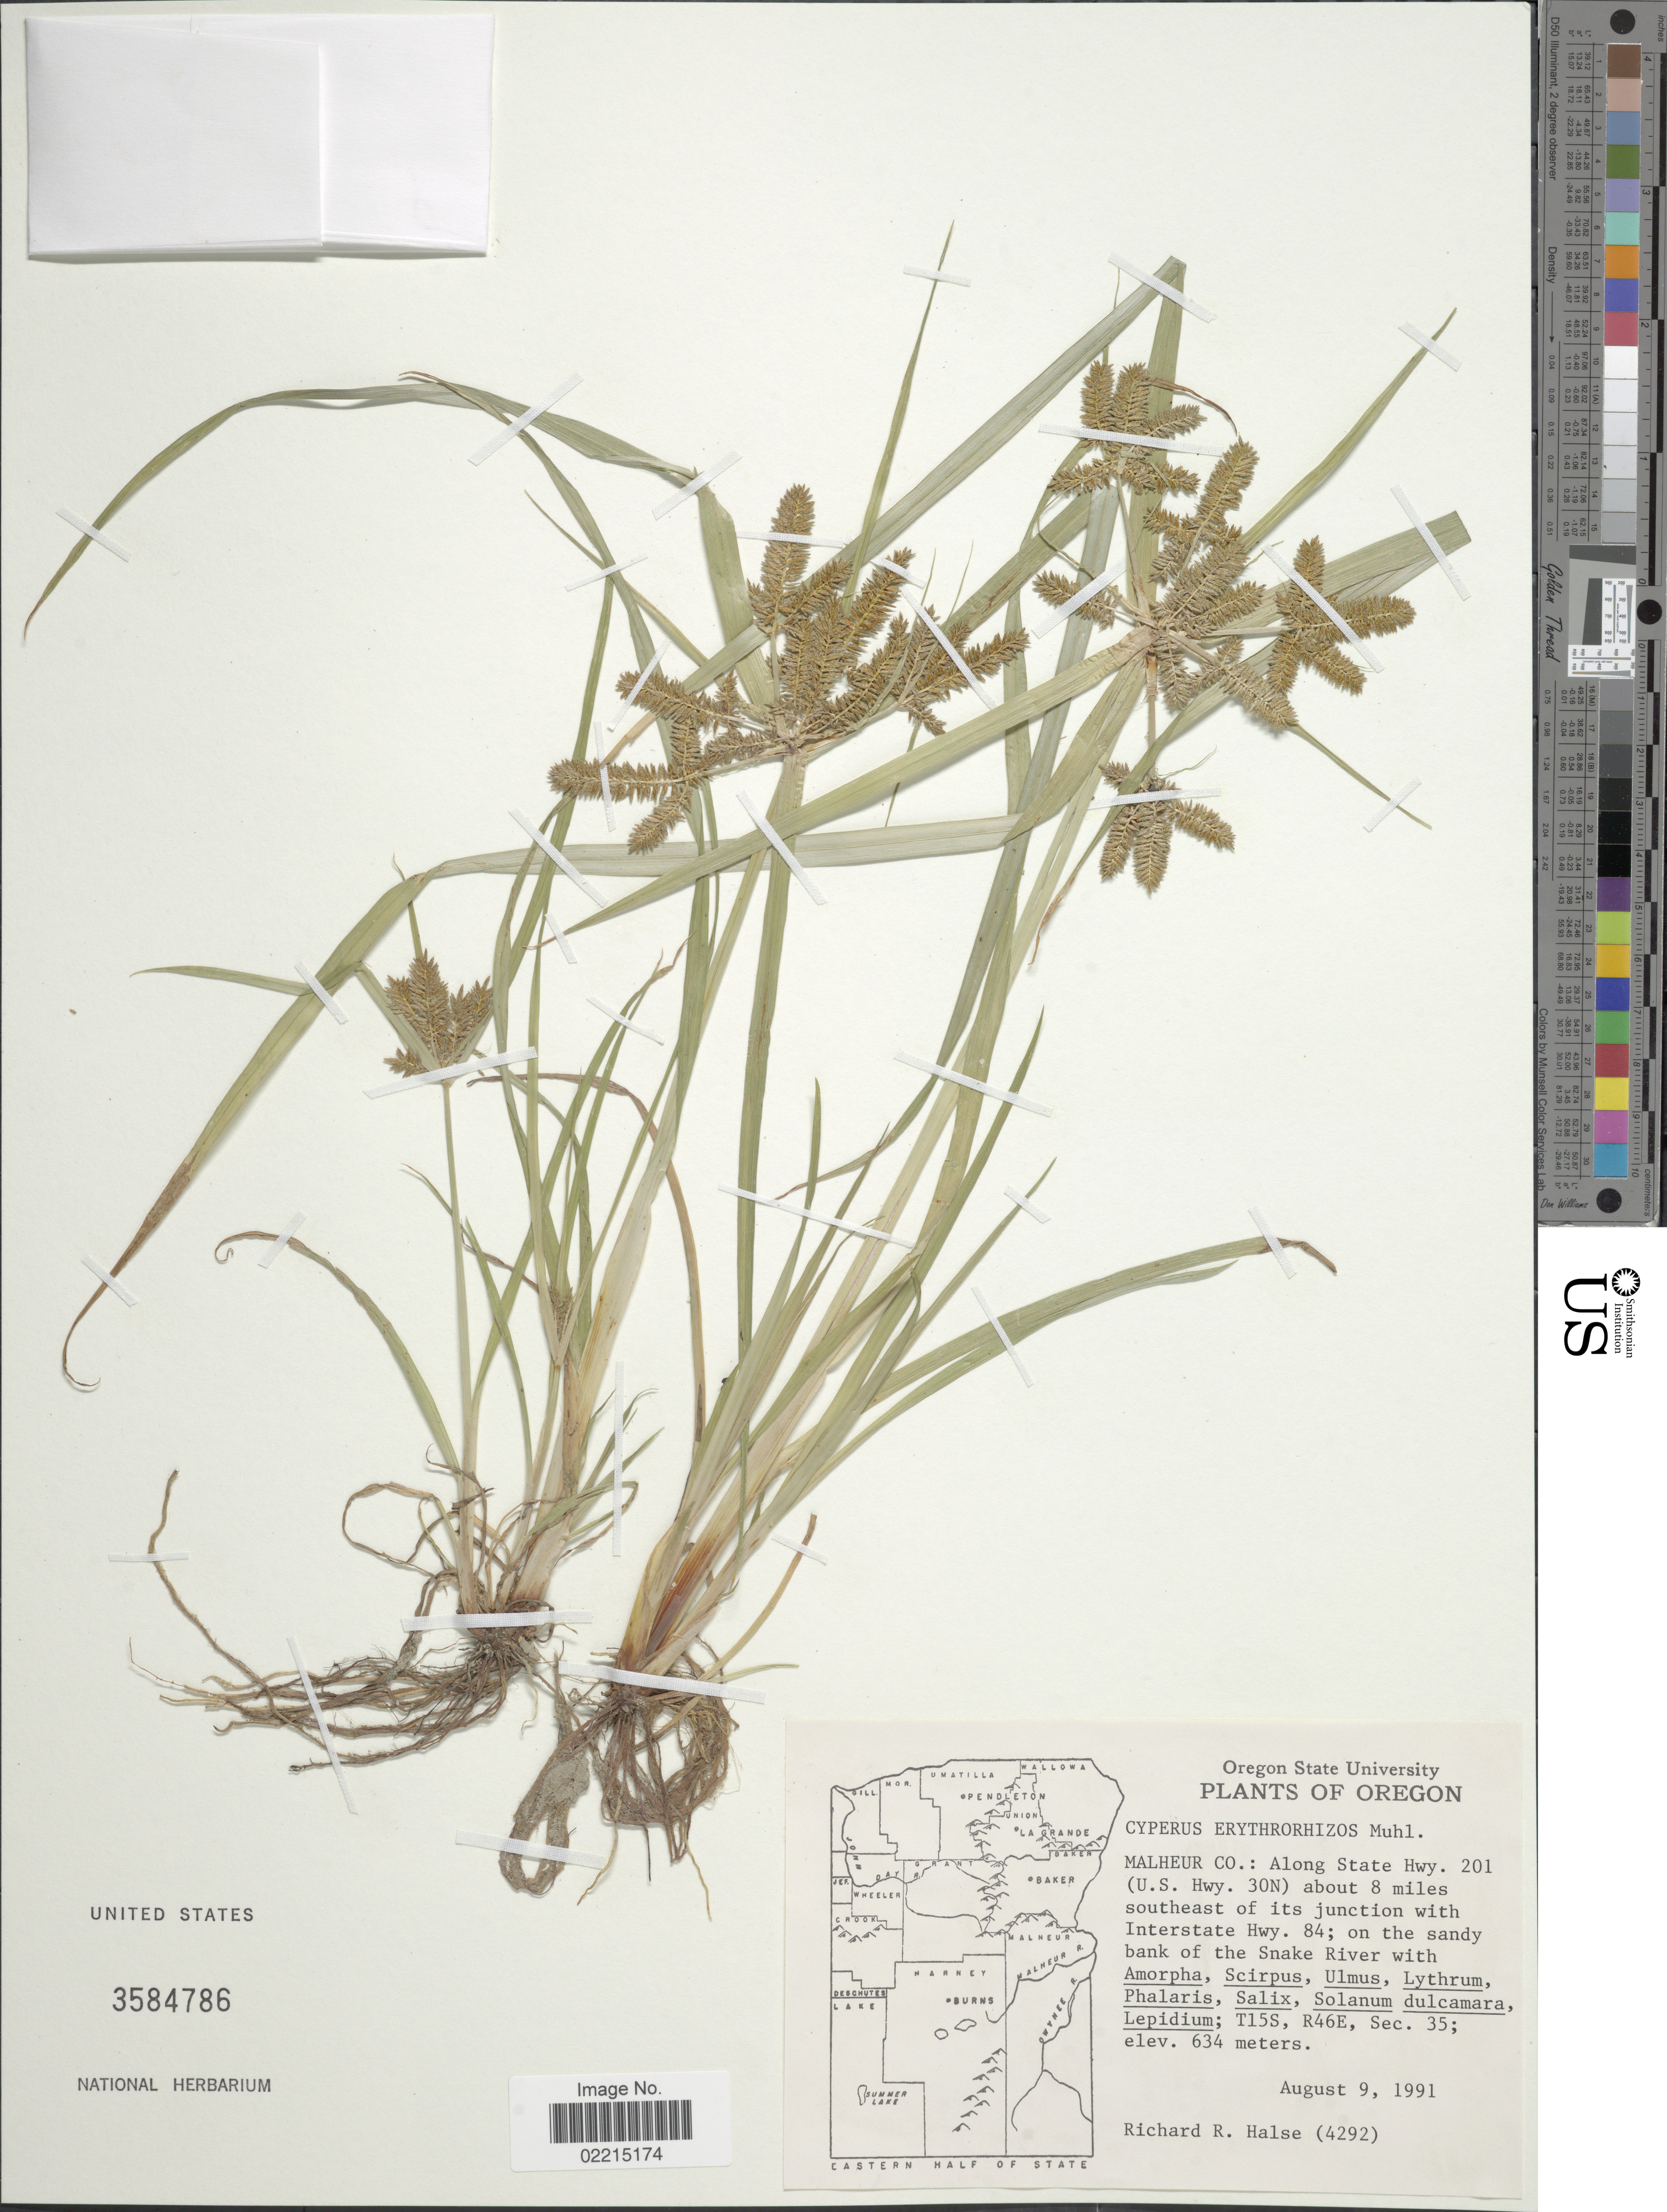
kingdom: Plantae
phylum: Tracheophyta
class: Liliopsida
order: Poales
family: Cyperaceae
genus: Cyperus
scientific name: Cyperus erythrorhizos Muhl.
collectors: R. Halse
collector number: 4292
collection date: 1991-08-09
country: United States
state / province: Oregon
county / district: Malheur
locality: Malheur Co.: Along State Hwy. 201 (U.S. Hwy. 30N) about 8 miles southeast of its junction with Interstate Hwy. 84; on the sandy banks of the Snake River; T15S, R46E, Sec. 35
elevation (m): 634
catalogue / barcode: US 3584786